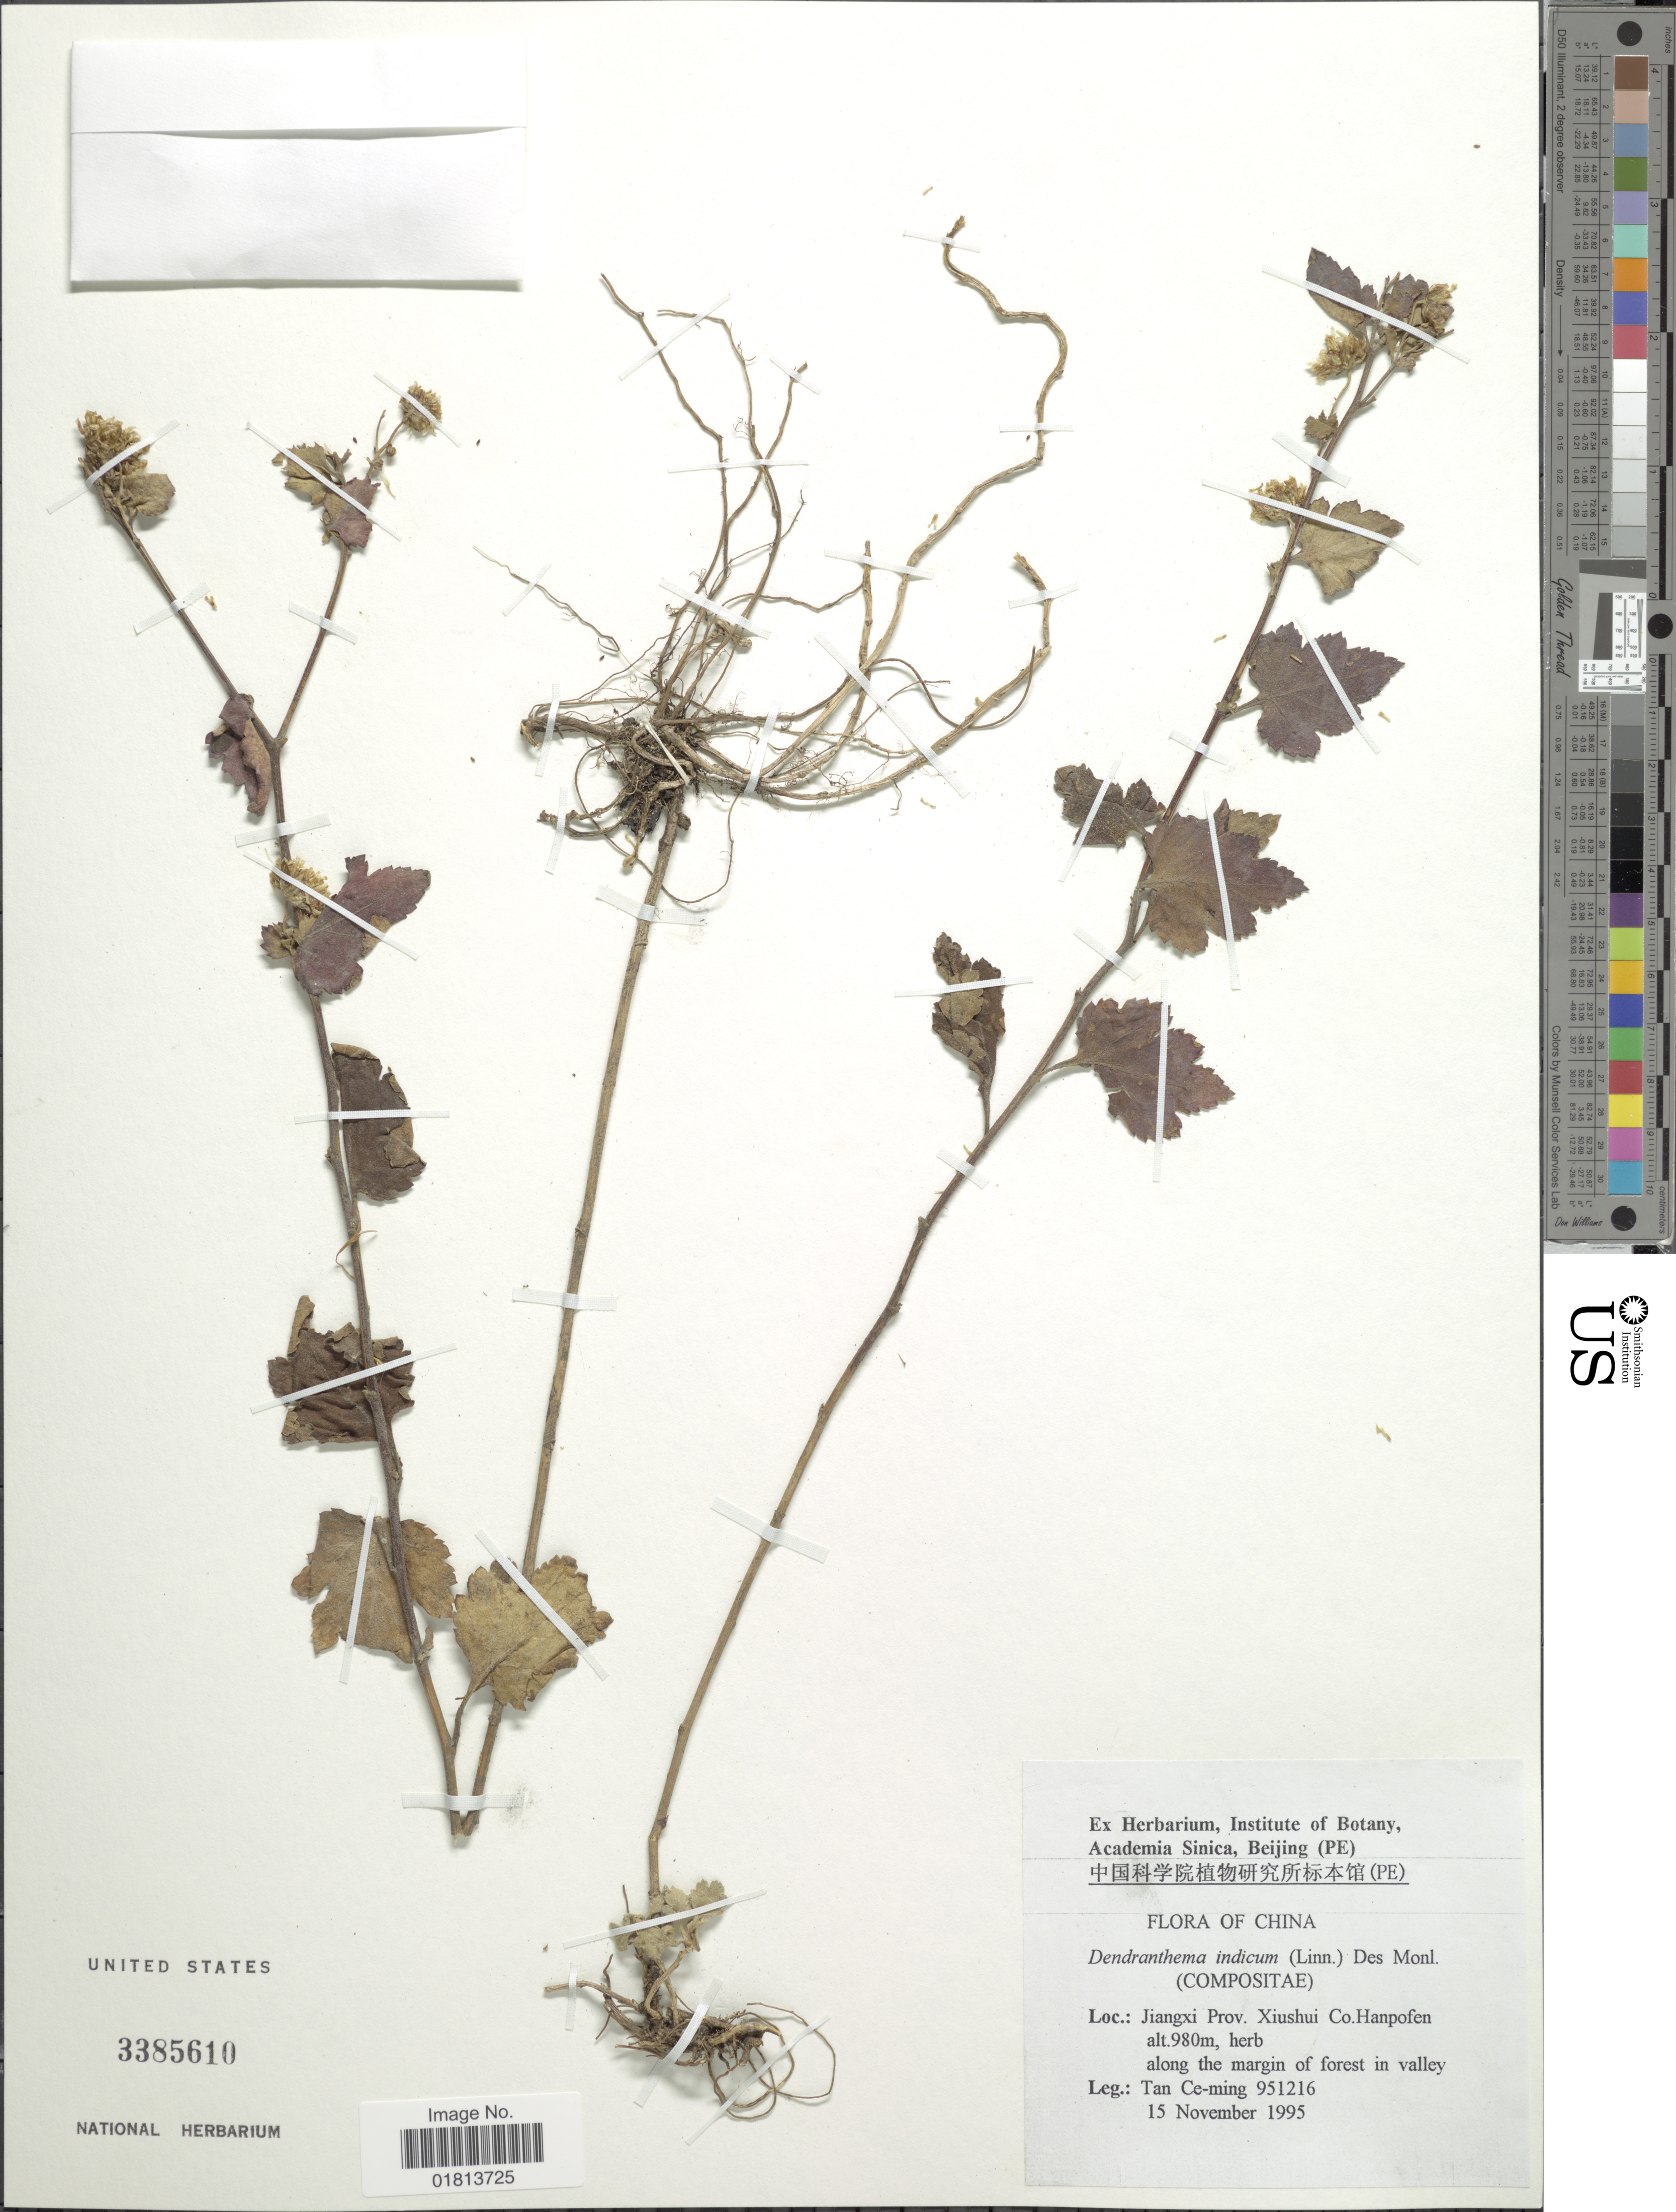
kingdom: Plantae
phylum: Tracheophyta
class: Magnoliopsida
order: Asterales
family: Asteraceae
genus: Dendranthema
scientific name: Dendranthema indicum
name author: (L.) Des Moul.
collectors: Tam Ce-Ming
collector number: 951216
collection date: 1995-11-15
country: China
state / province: Jiangxi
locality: Jiangxi Prov. Xiushui Co. Hanpofen, along the margin of forest in valley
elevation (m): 980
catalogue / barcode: US 3385610